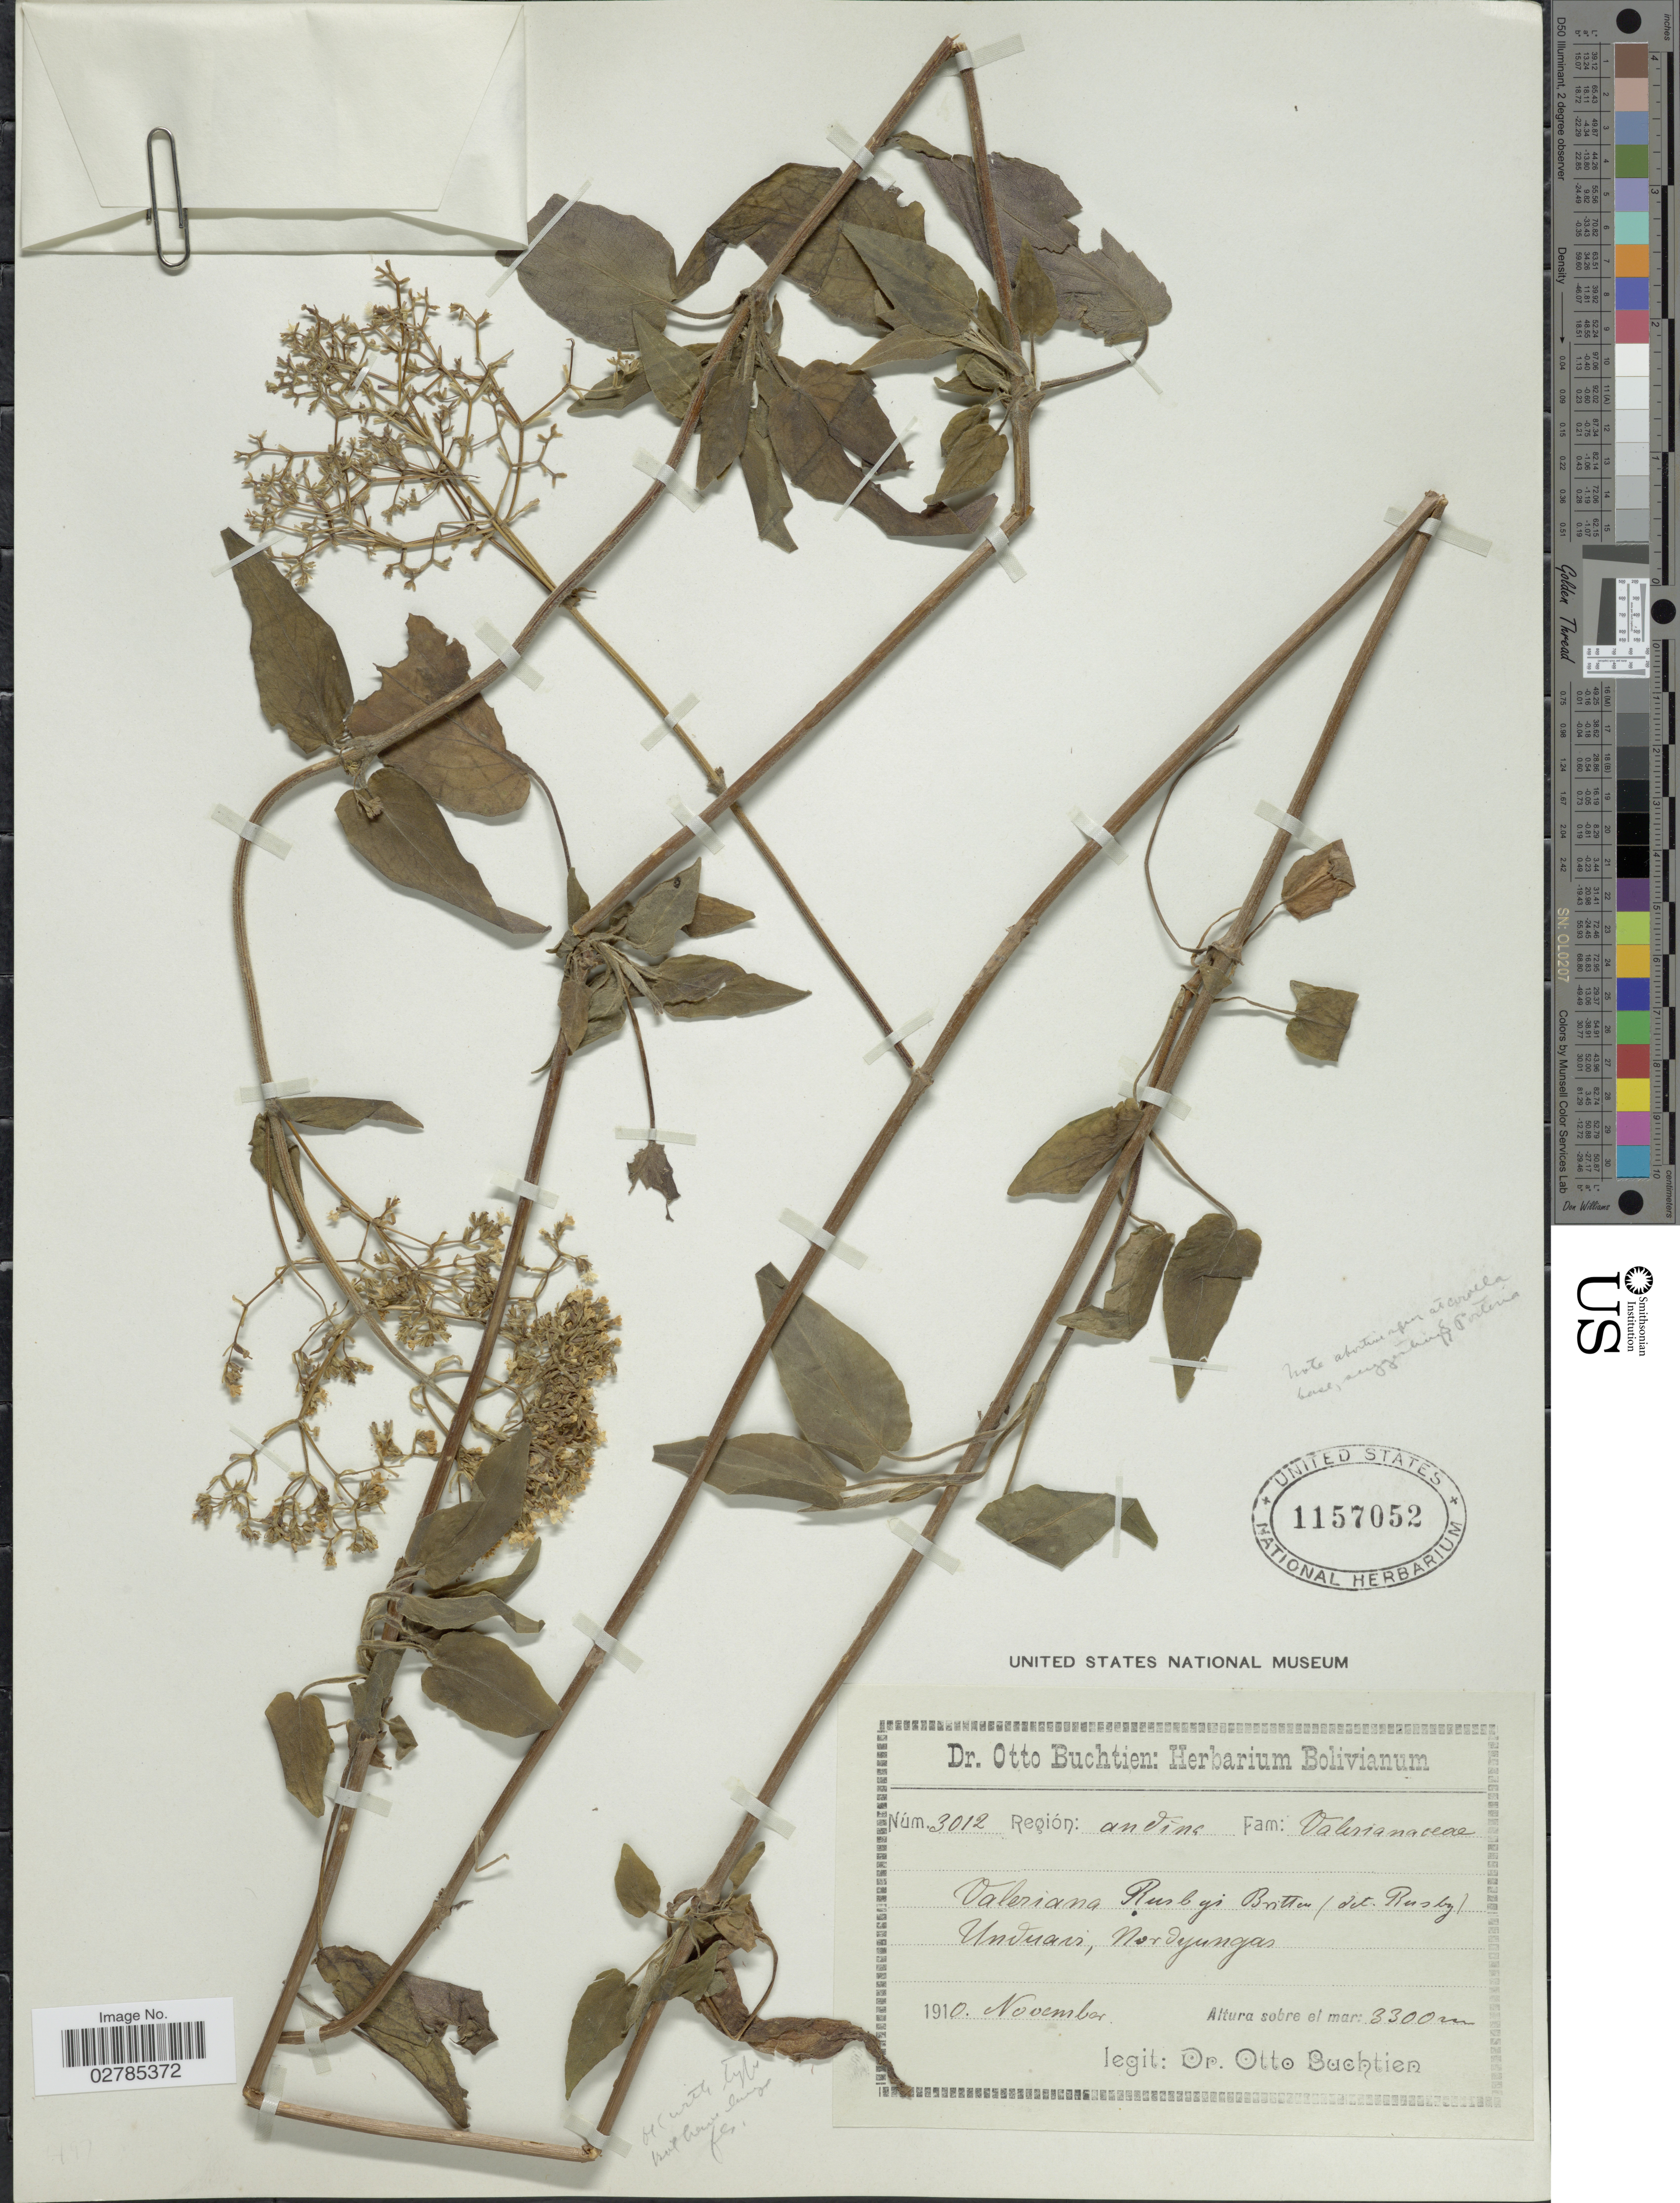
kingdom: Plantae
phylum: Tracheophyta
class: Magnoliopsida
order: Dipsacales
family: Caprifoliaceae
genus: Valeriana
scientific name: Valeriana rusbyi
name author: Britton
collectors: O. Buchtien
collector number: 3012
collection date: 1910-11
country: Bolivia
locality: Región: andine. Unduavi, Nordyungas.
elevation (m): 3300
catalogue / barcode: US 1157052